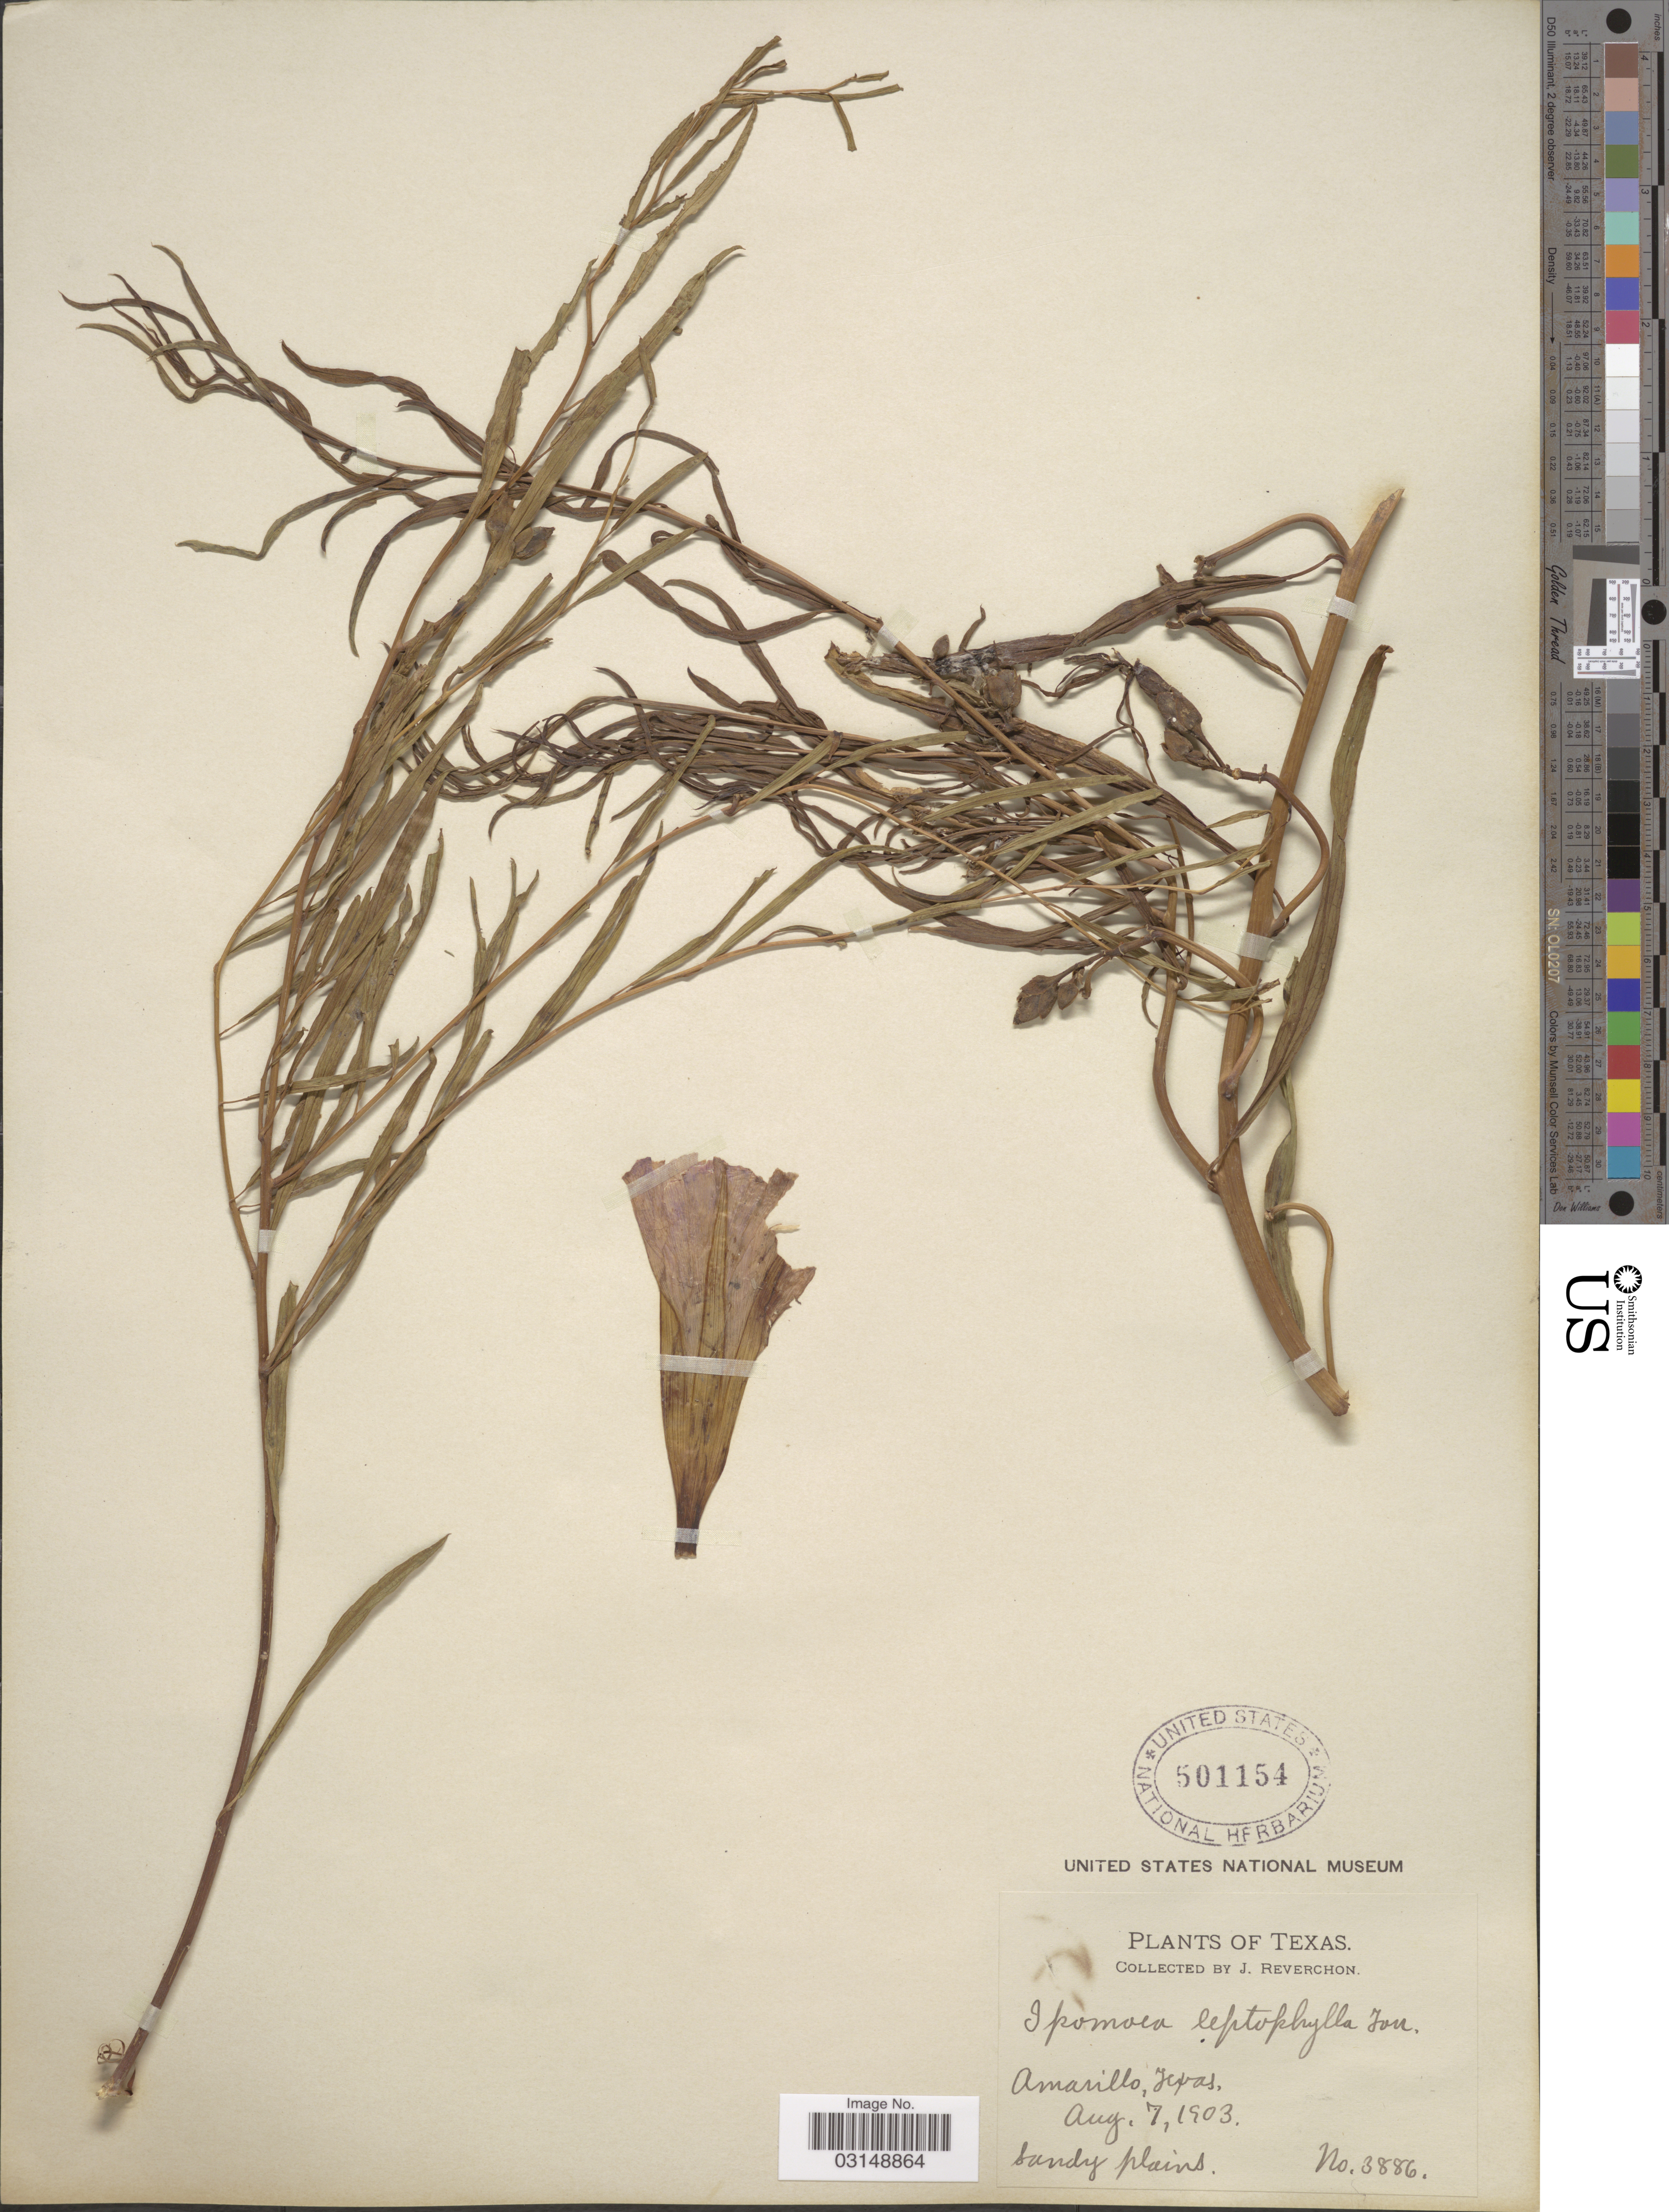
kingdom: Plantae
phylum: Tracheophyta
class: Magnoliopsida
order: Solanales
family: Convolvulaceae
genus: Ipomoea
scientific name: Ipomoea leptophylla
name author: Torr.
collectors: J. Reverchon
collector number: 3886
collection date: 1903-08-07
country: United States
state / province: Texas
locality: Amarillo.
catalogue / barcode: US 501154